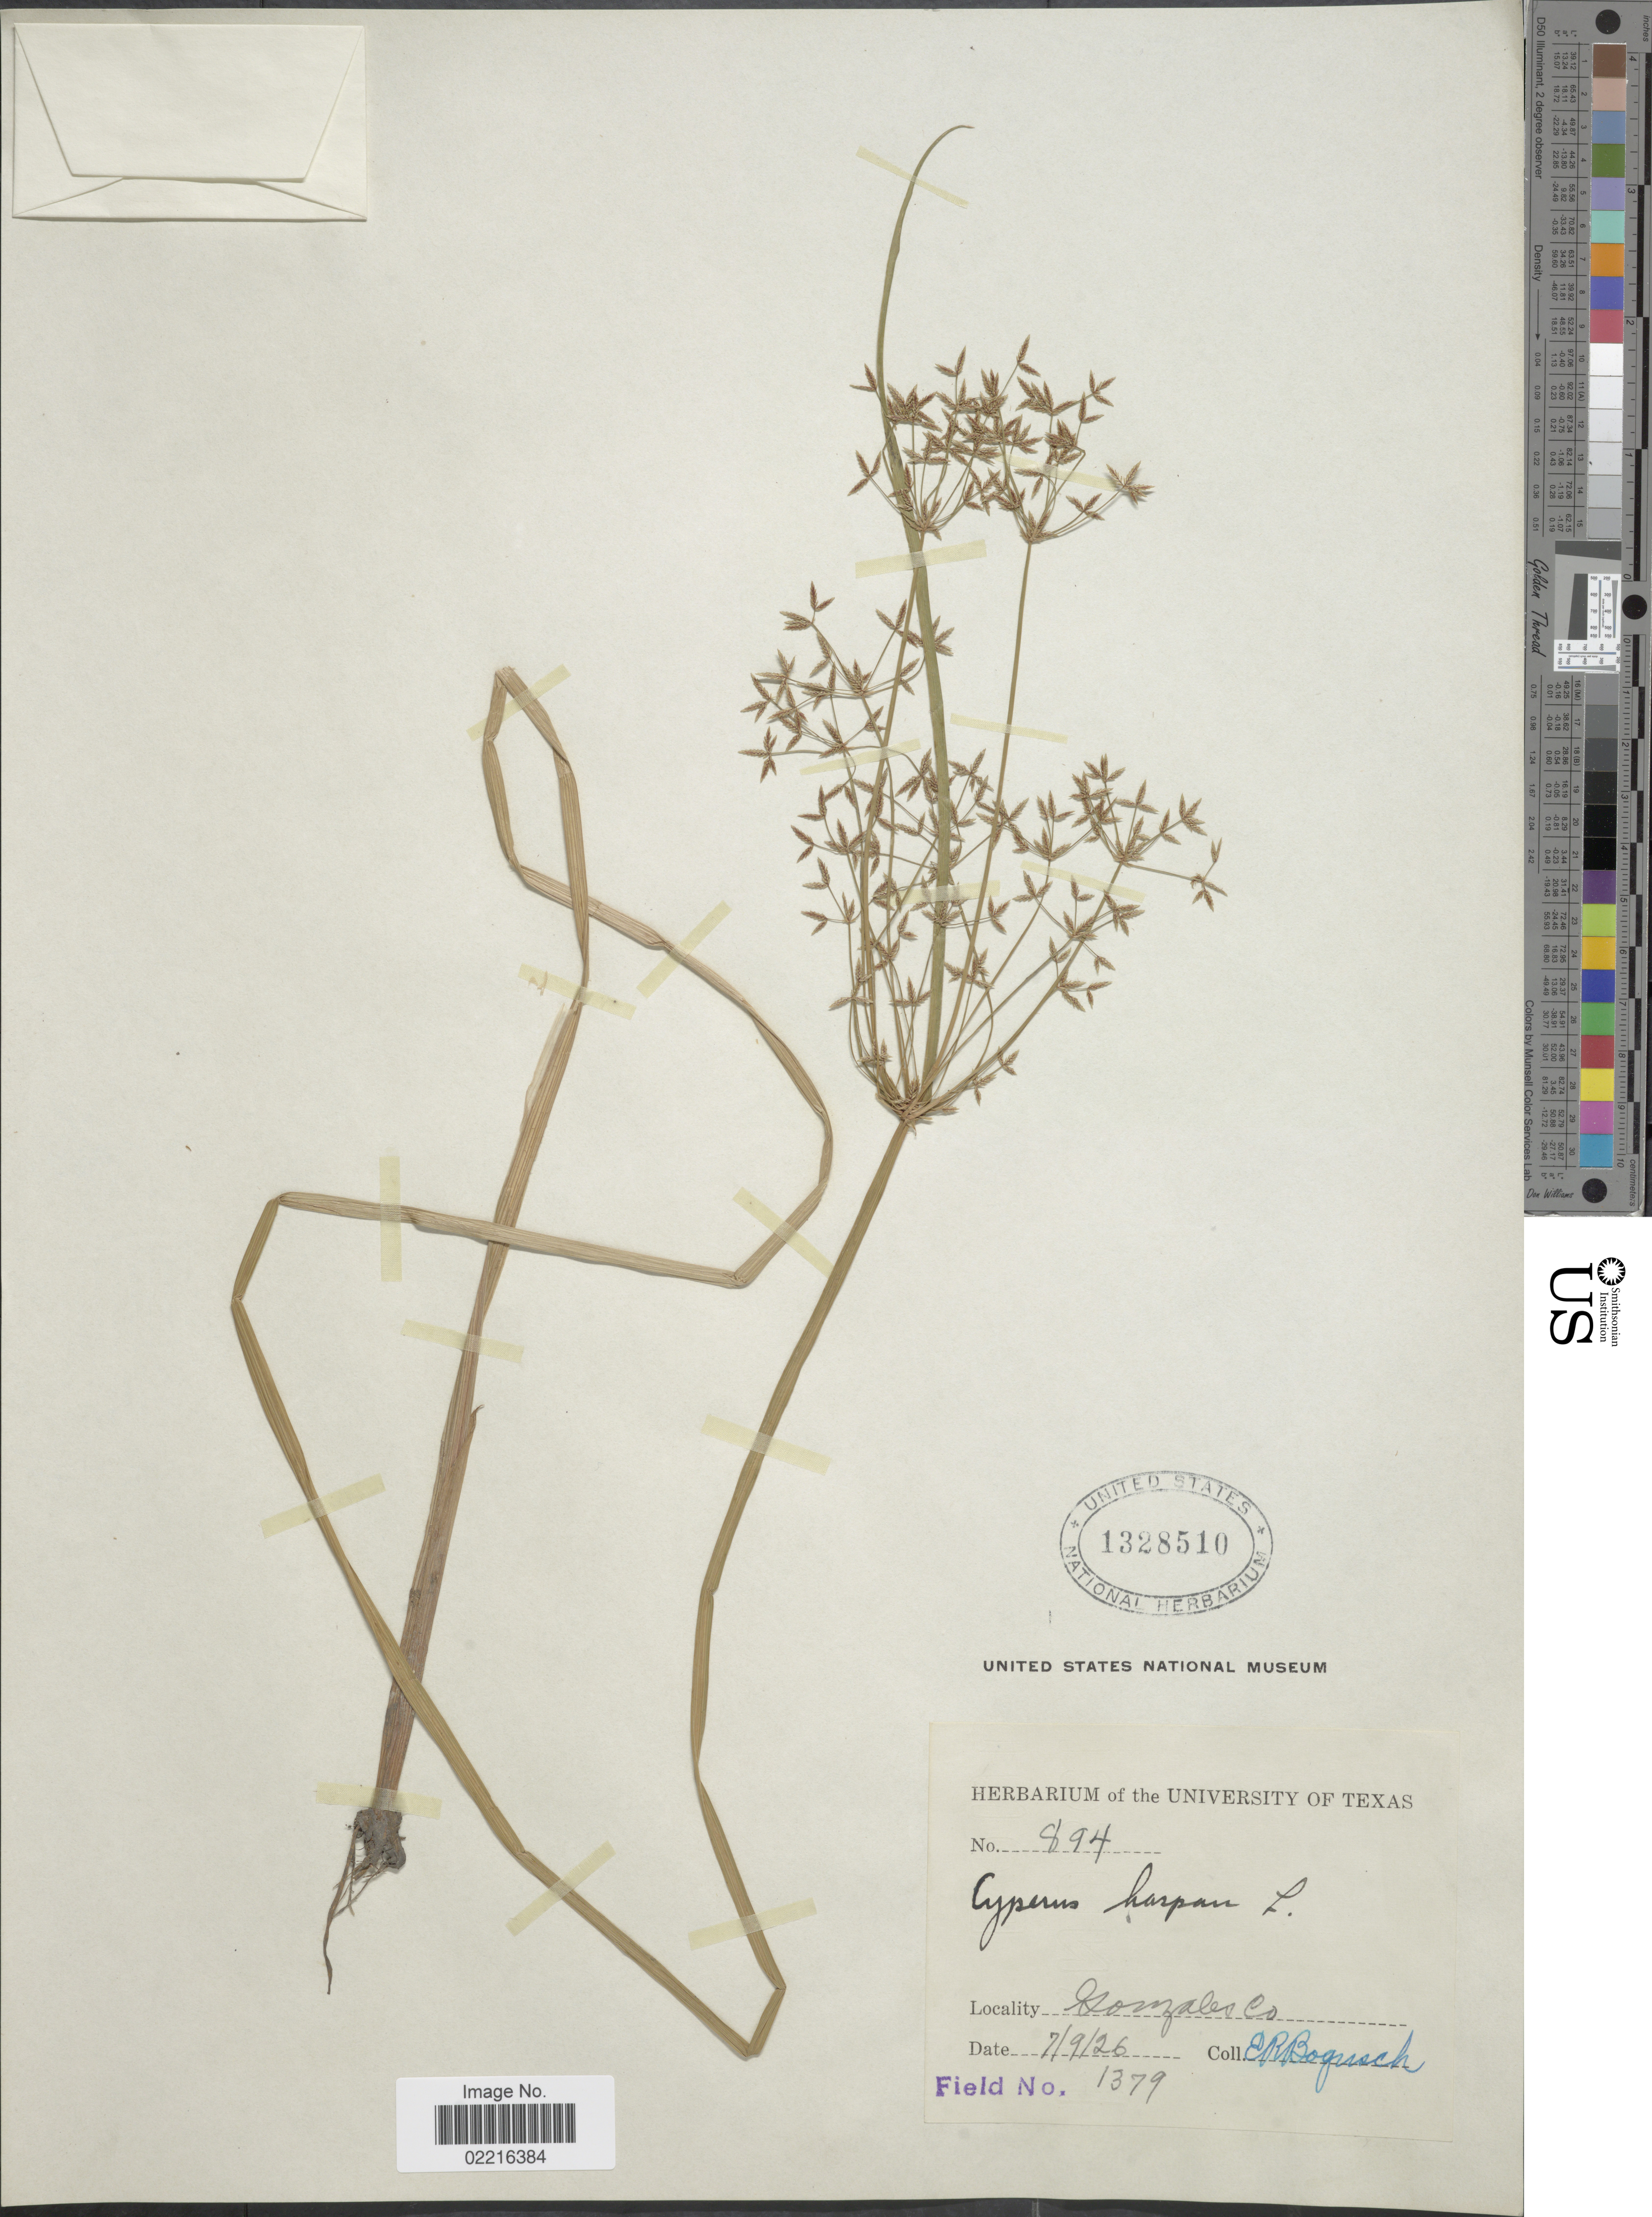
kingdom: Plantae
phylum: Tracheophyta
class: Liliopsida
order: Poales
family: Cyperaceae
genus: Cyperus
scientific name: Cyperus haspan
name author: L.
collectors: E. Bogusch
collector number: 894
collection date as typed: Transcribed d/m/y: 7/9/26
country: United States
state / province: Texas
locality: Gonzales Co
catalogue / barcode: US 1328510